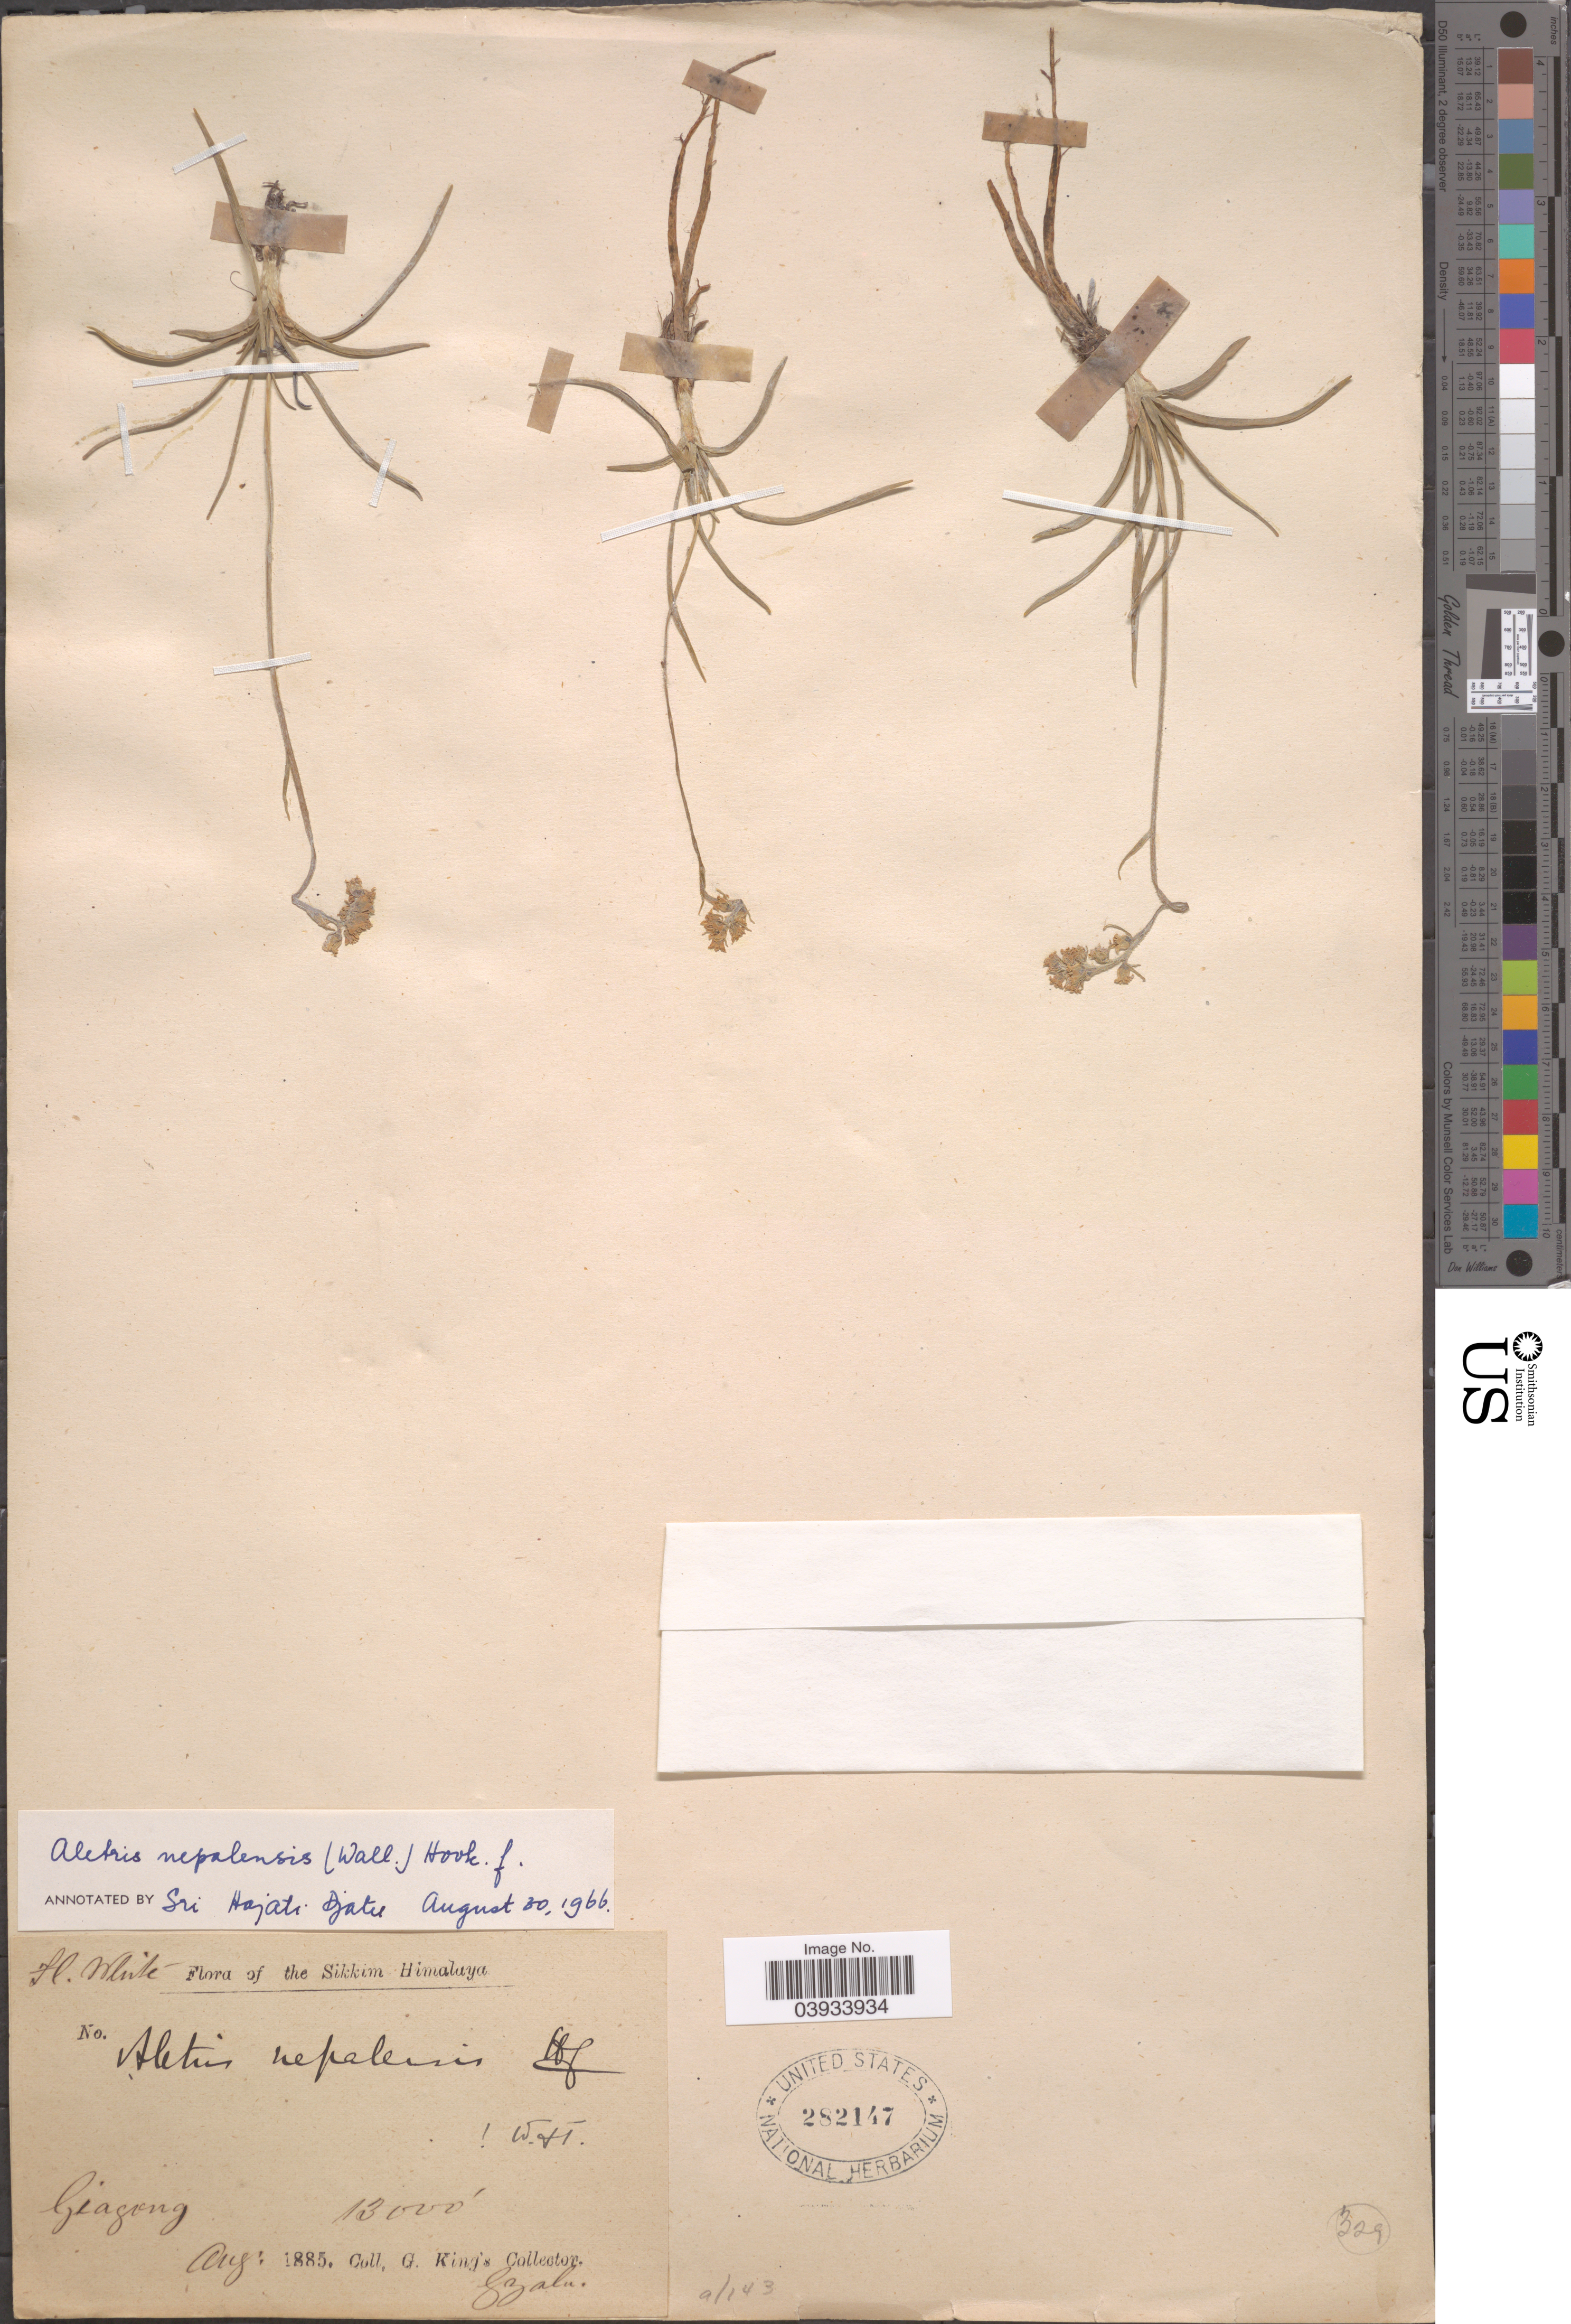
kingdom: Plantae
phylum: Tracheophyta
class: Liliopsida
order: Dioscoreales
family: Nartheciaceae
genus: Aletris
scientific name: Aletris nepalensis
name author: Hook. f.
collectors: G. King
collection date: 1885-08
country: India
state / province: Sikkim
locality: The Sikkim Himalaya. Giagong.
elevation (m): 3962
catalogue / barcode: US 282147